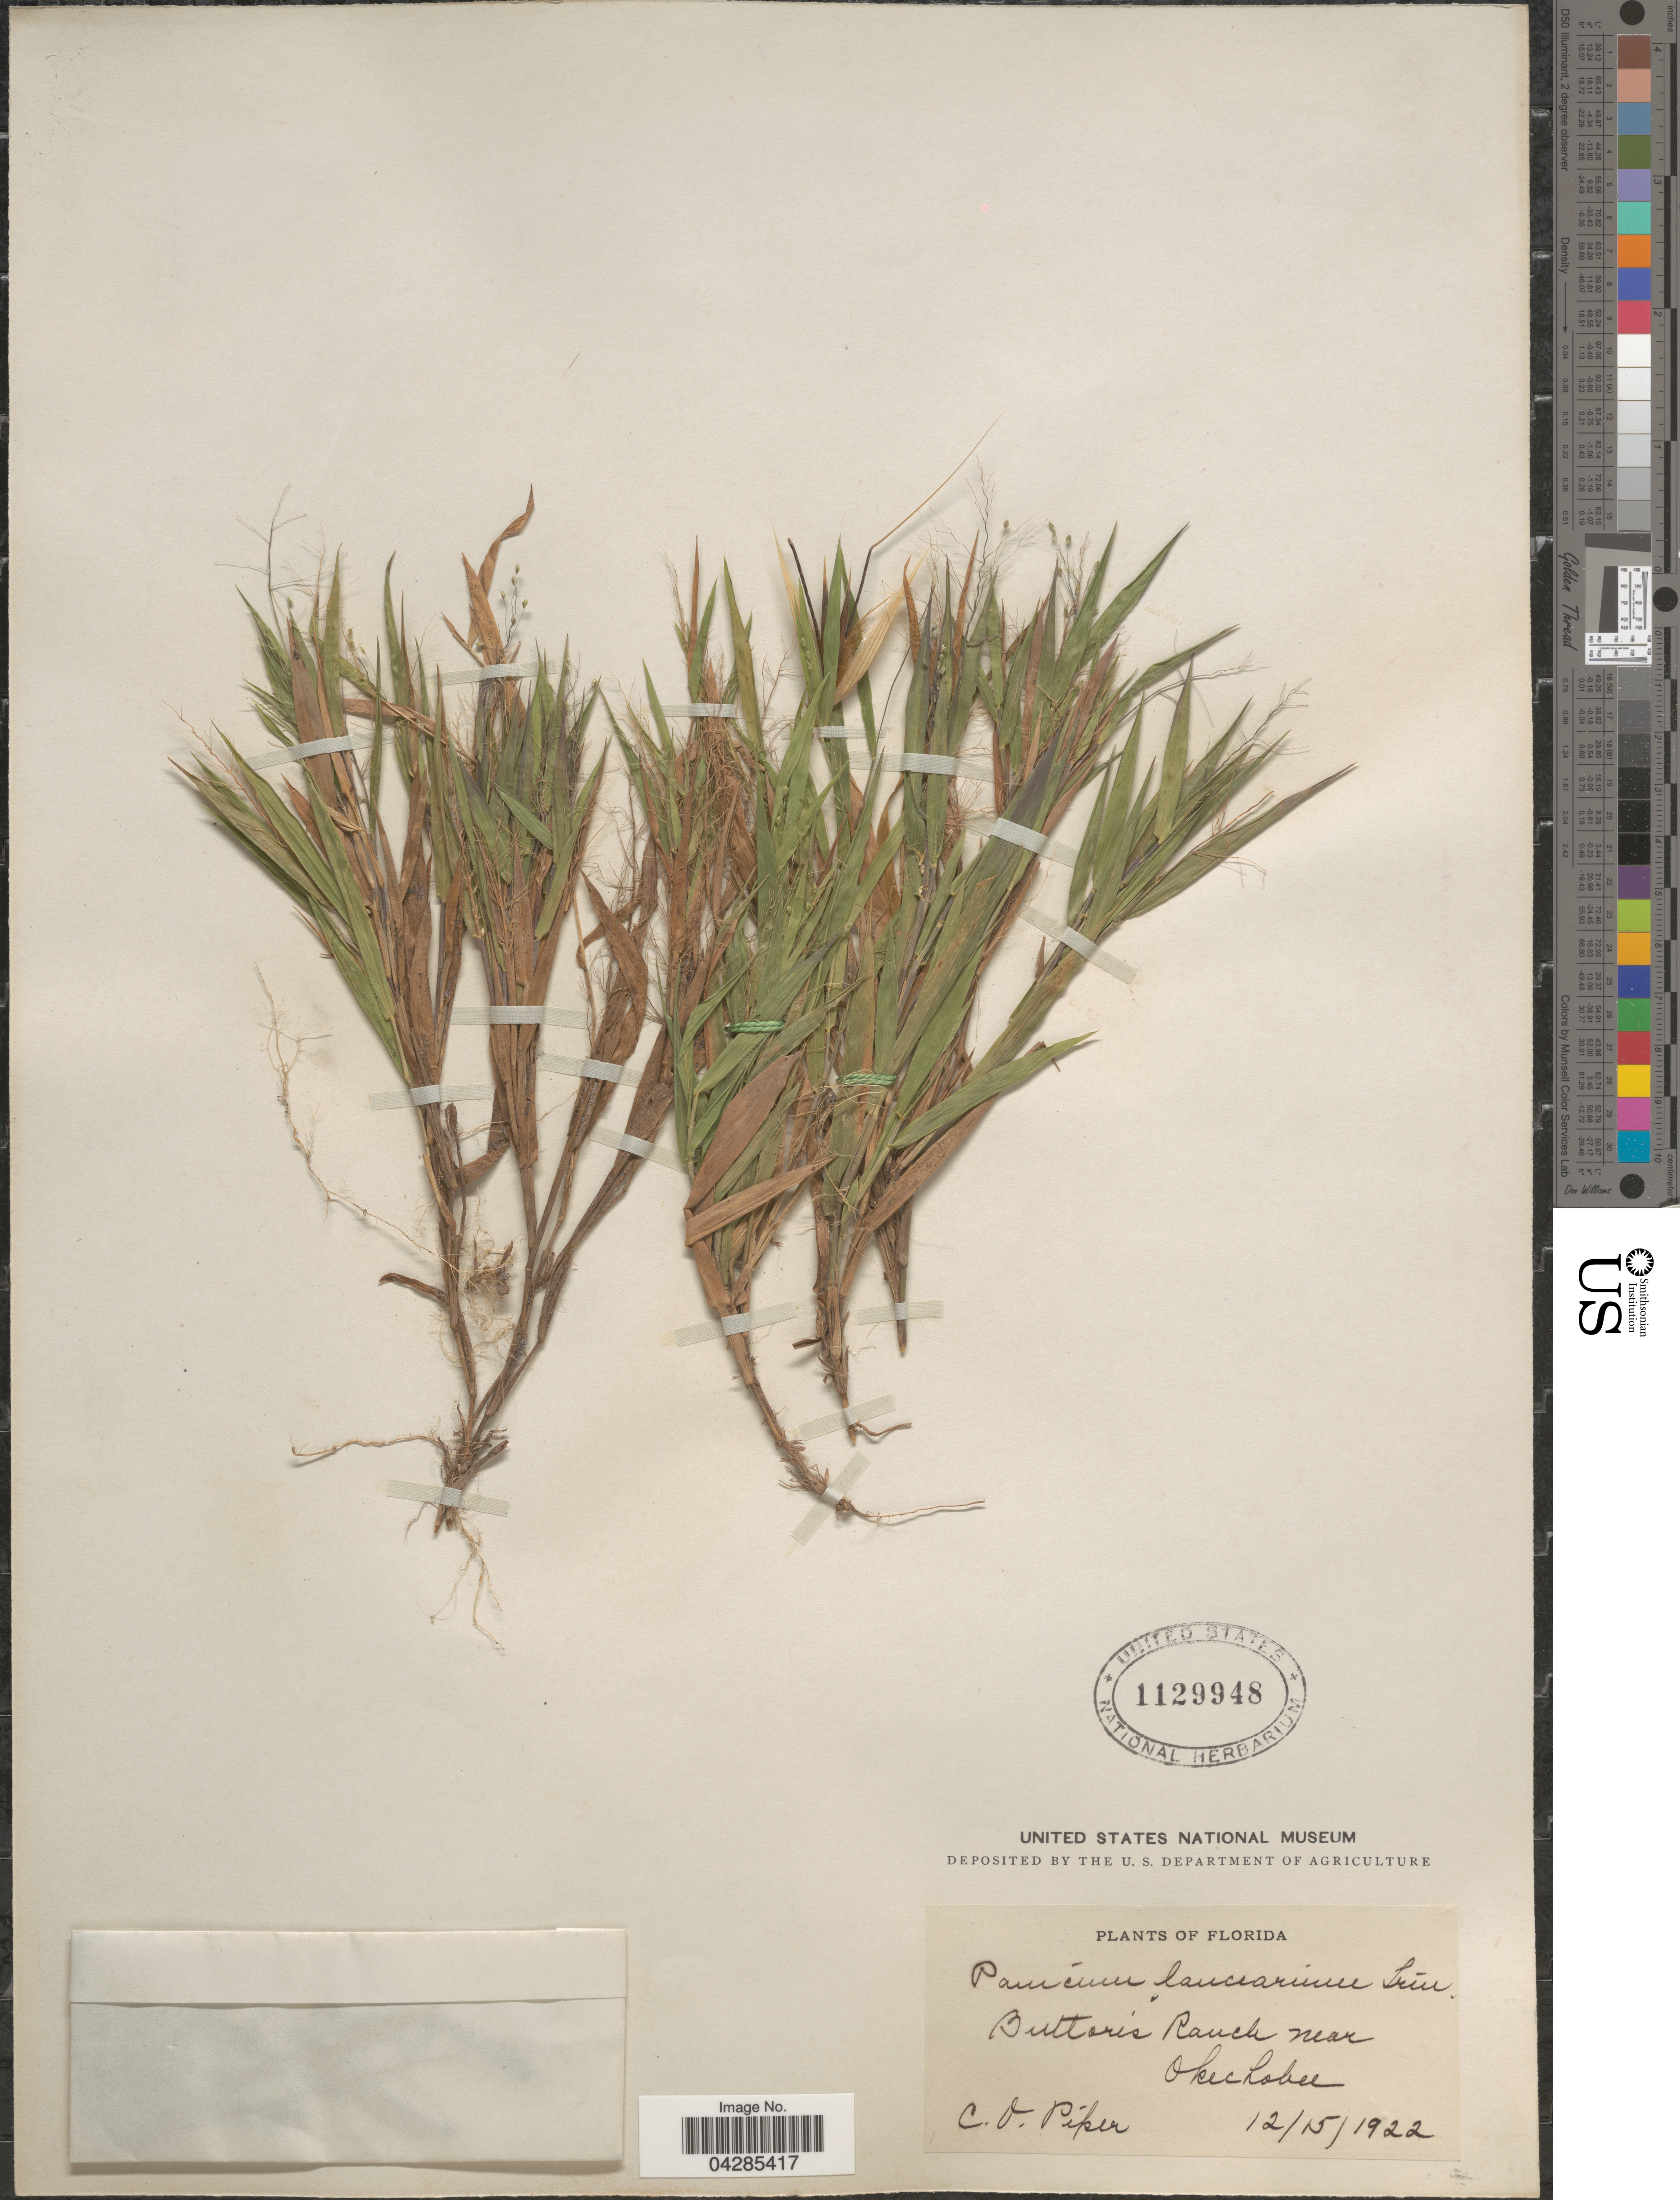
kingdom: Plantae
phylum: Tracheophyta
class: Liliopsida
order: Poales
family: Poaceae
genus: Dichanthelium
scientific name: Dichanthelium portoricense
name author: (Desv. ex Ham.) B.F. Hansen & Wunderlin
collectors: C. V. Piper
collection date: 1922-12-15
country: United States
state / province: Florida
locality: Buttoris Ranch near Okechobee.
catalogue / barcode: US 1129948